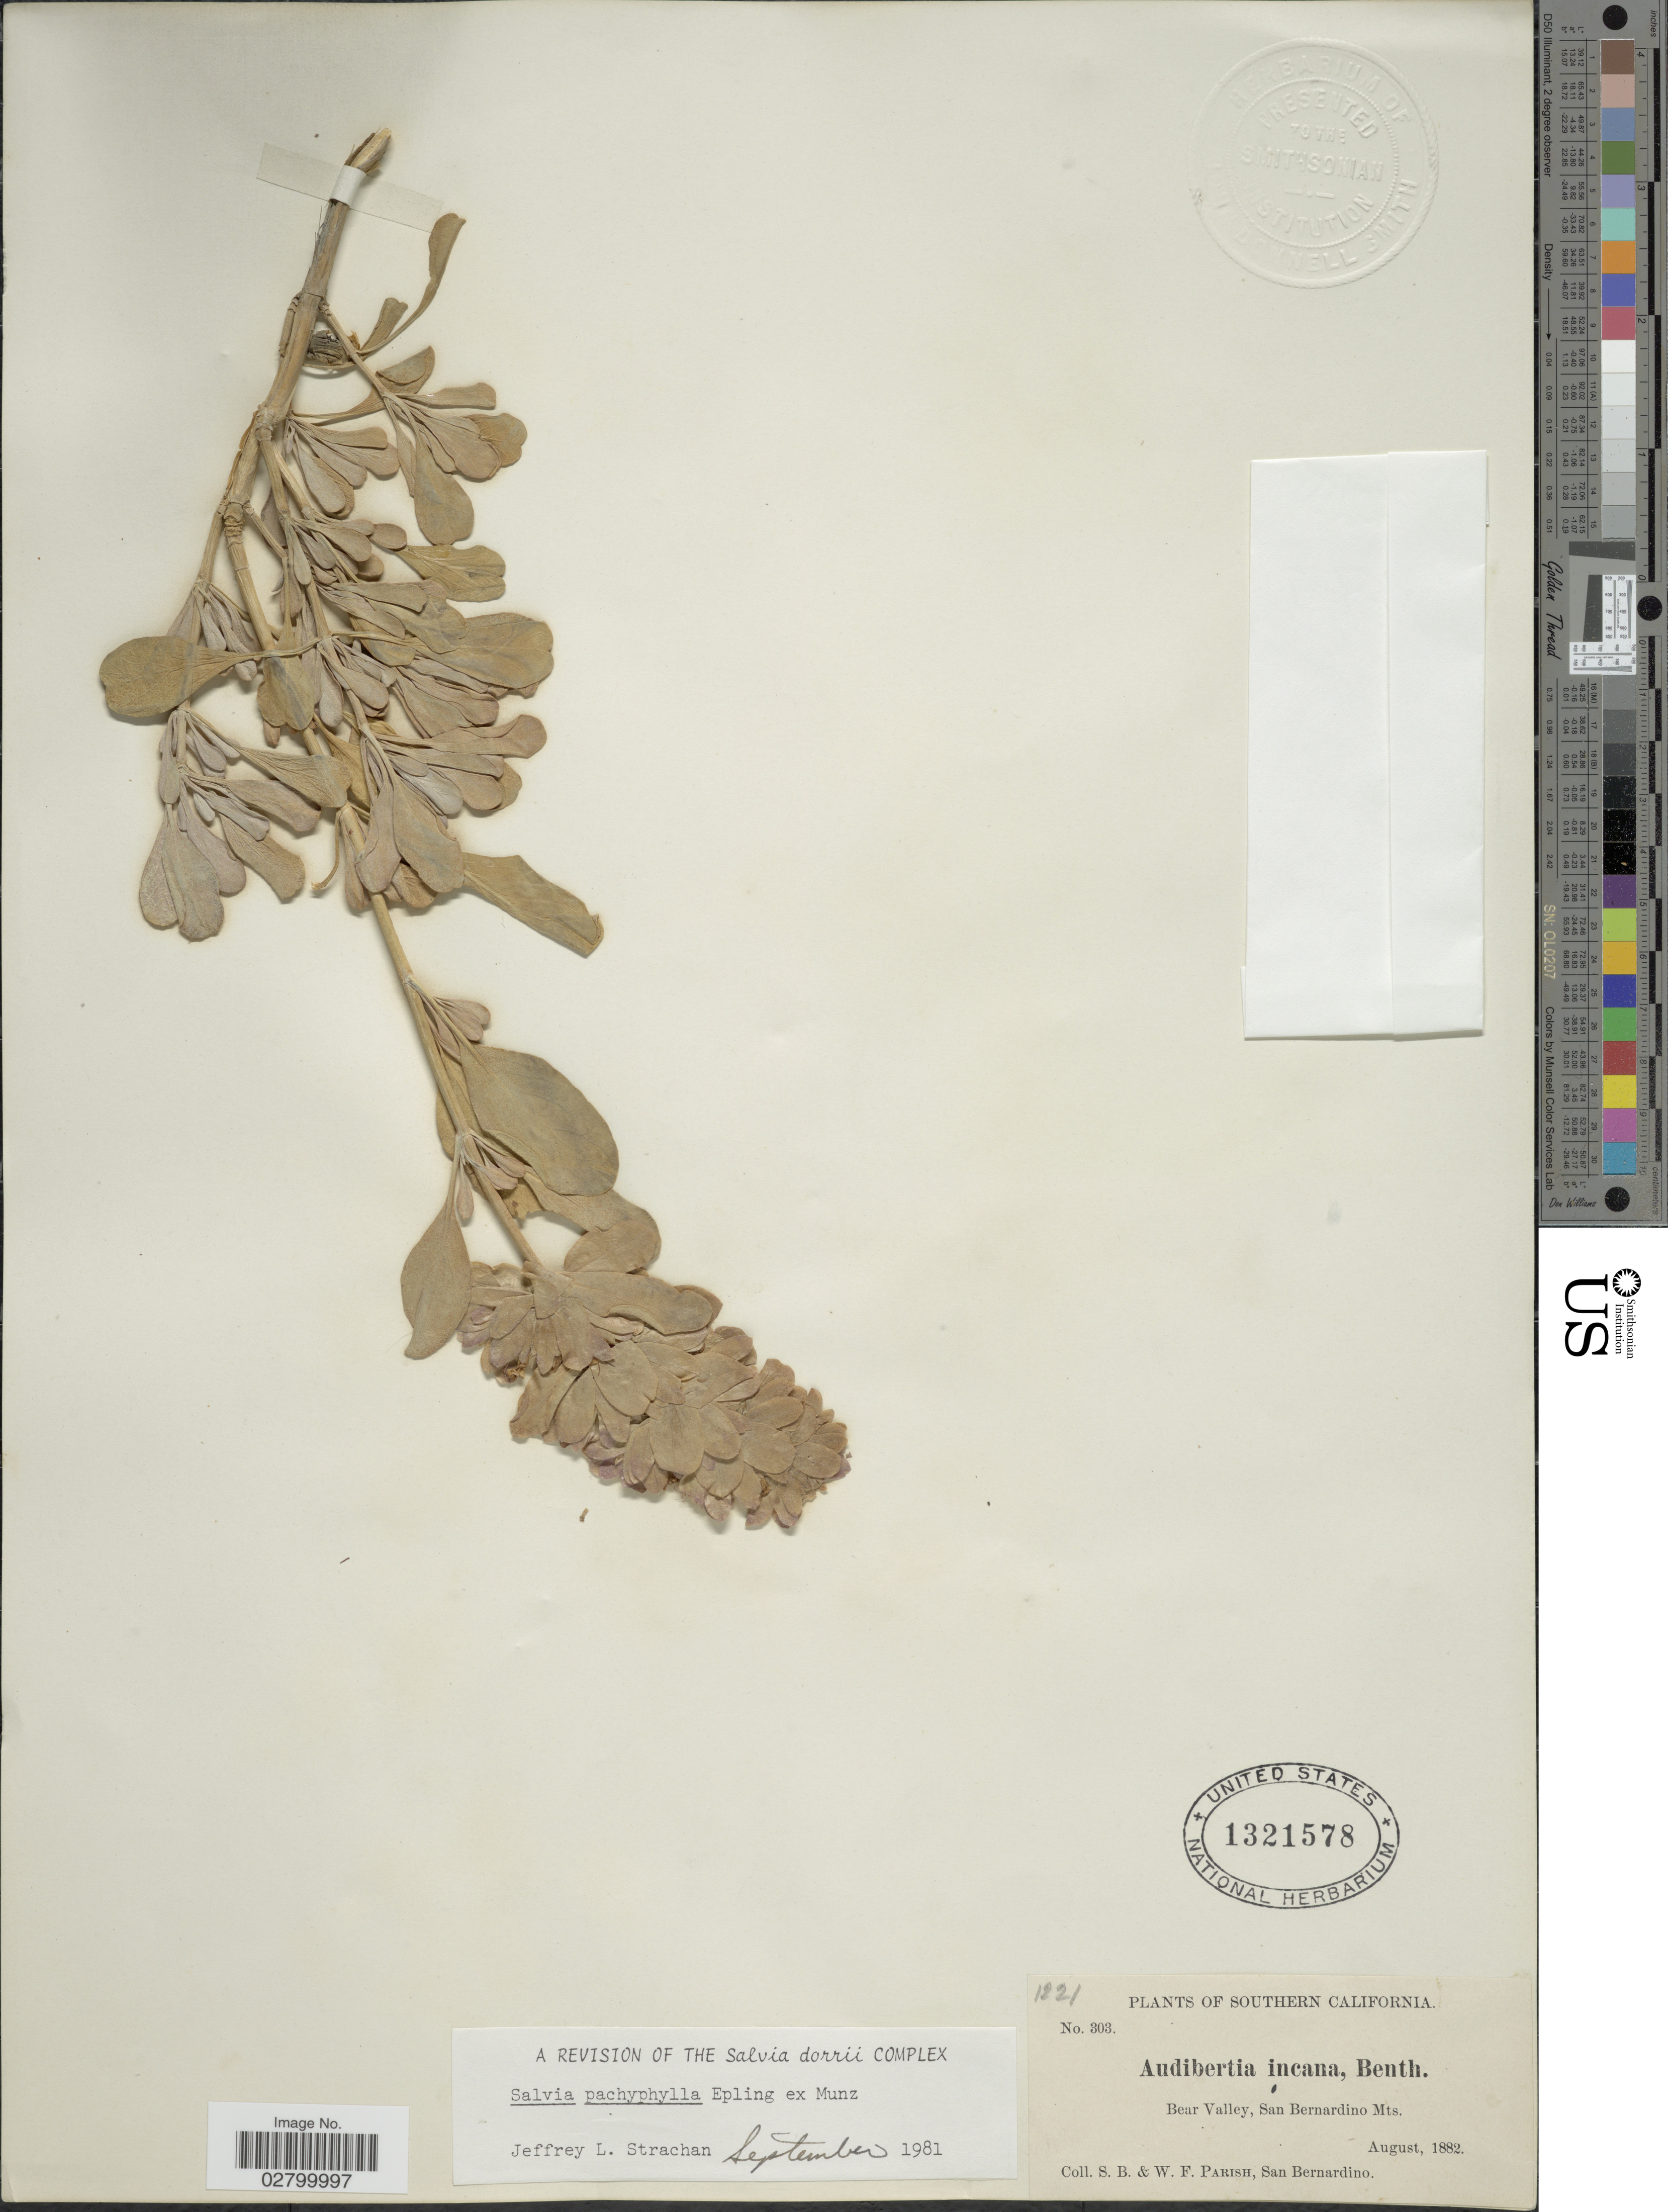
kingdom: Plantae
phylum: Tracheophyta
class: Magnoliopsida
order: Lamiales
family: Lamiaceae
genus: Salvia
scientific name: Salvia pachyphylla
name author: Epling ex Munz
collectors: S. B. Parish & W. F. Parish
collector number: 303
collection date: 1882-08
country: United States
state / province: California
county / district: San Bernardino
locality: Southern California. Bear Valley, San Bernardino Mts.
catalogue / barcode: US 1321578